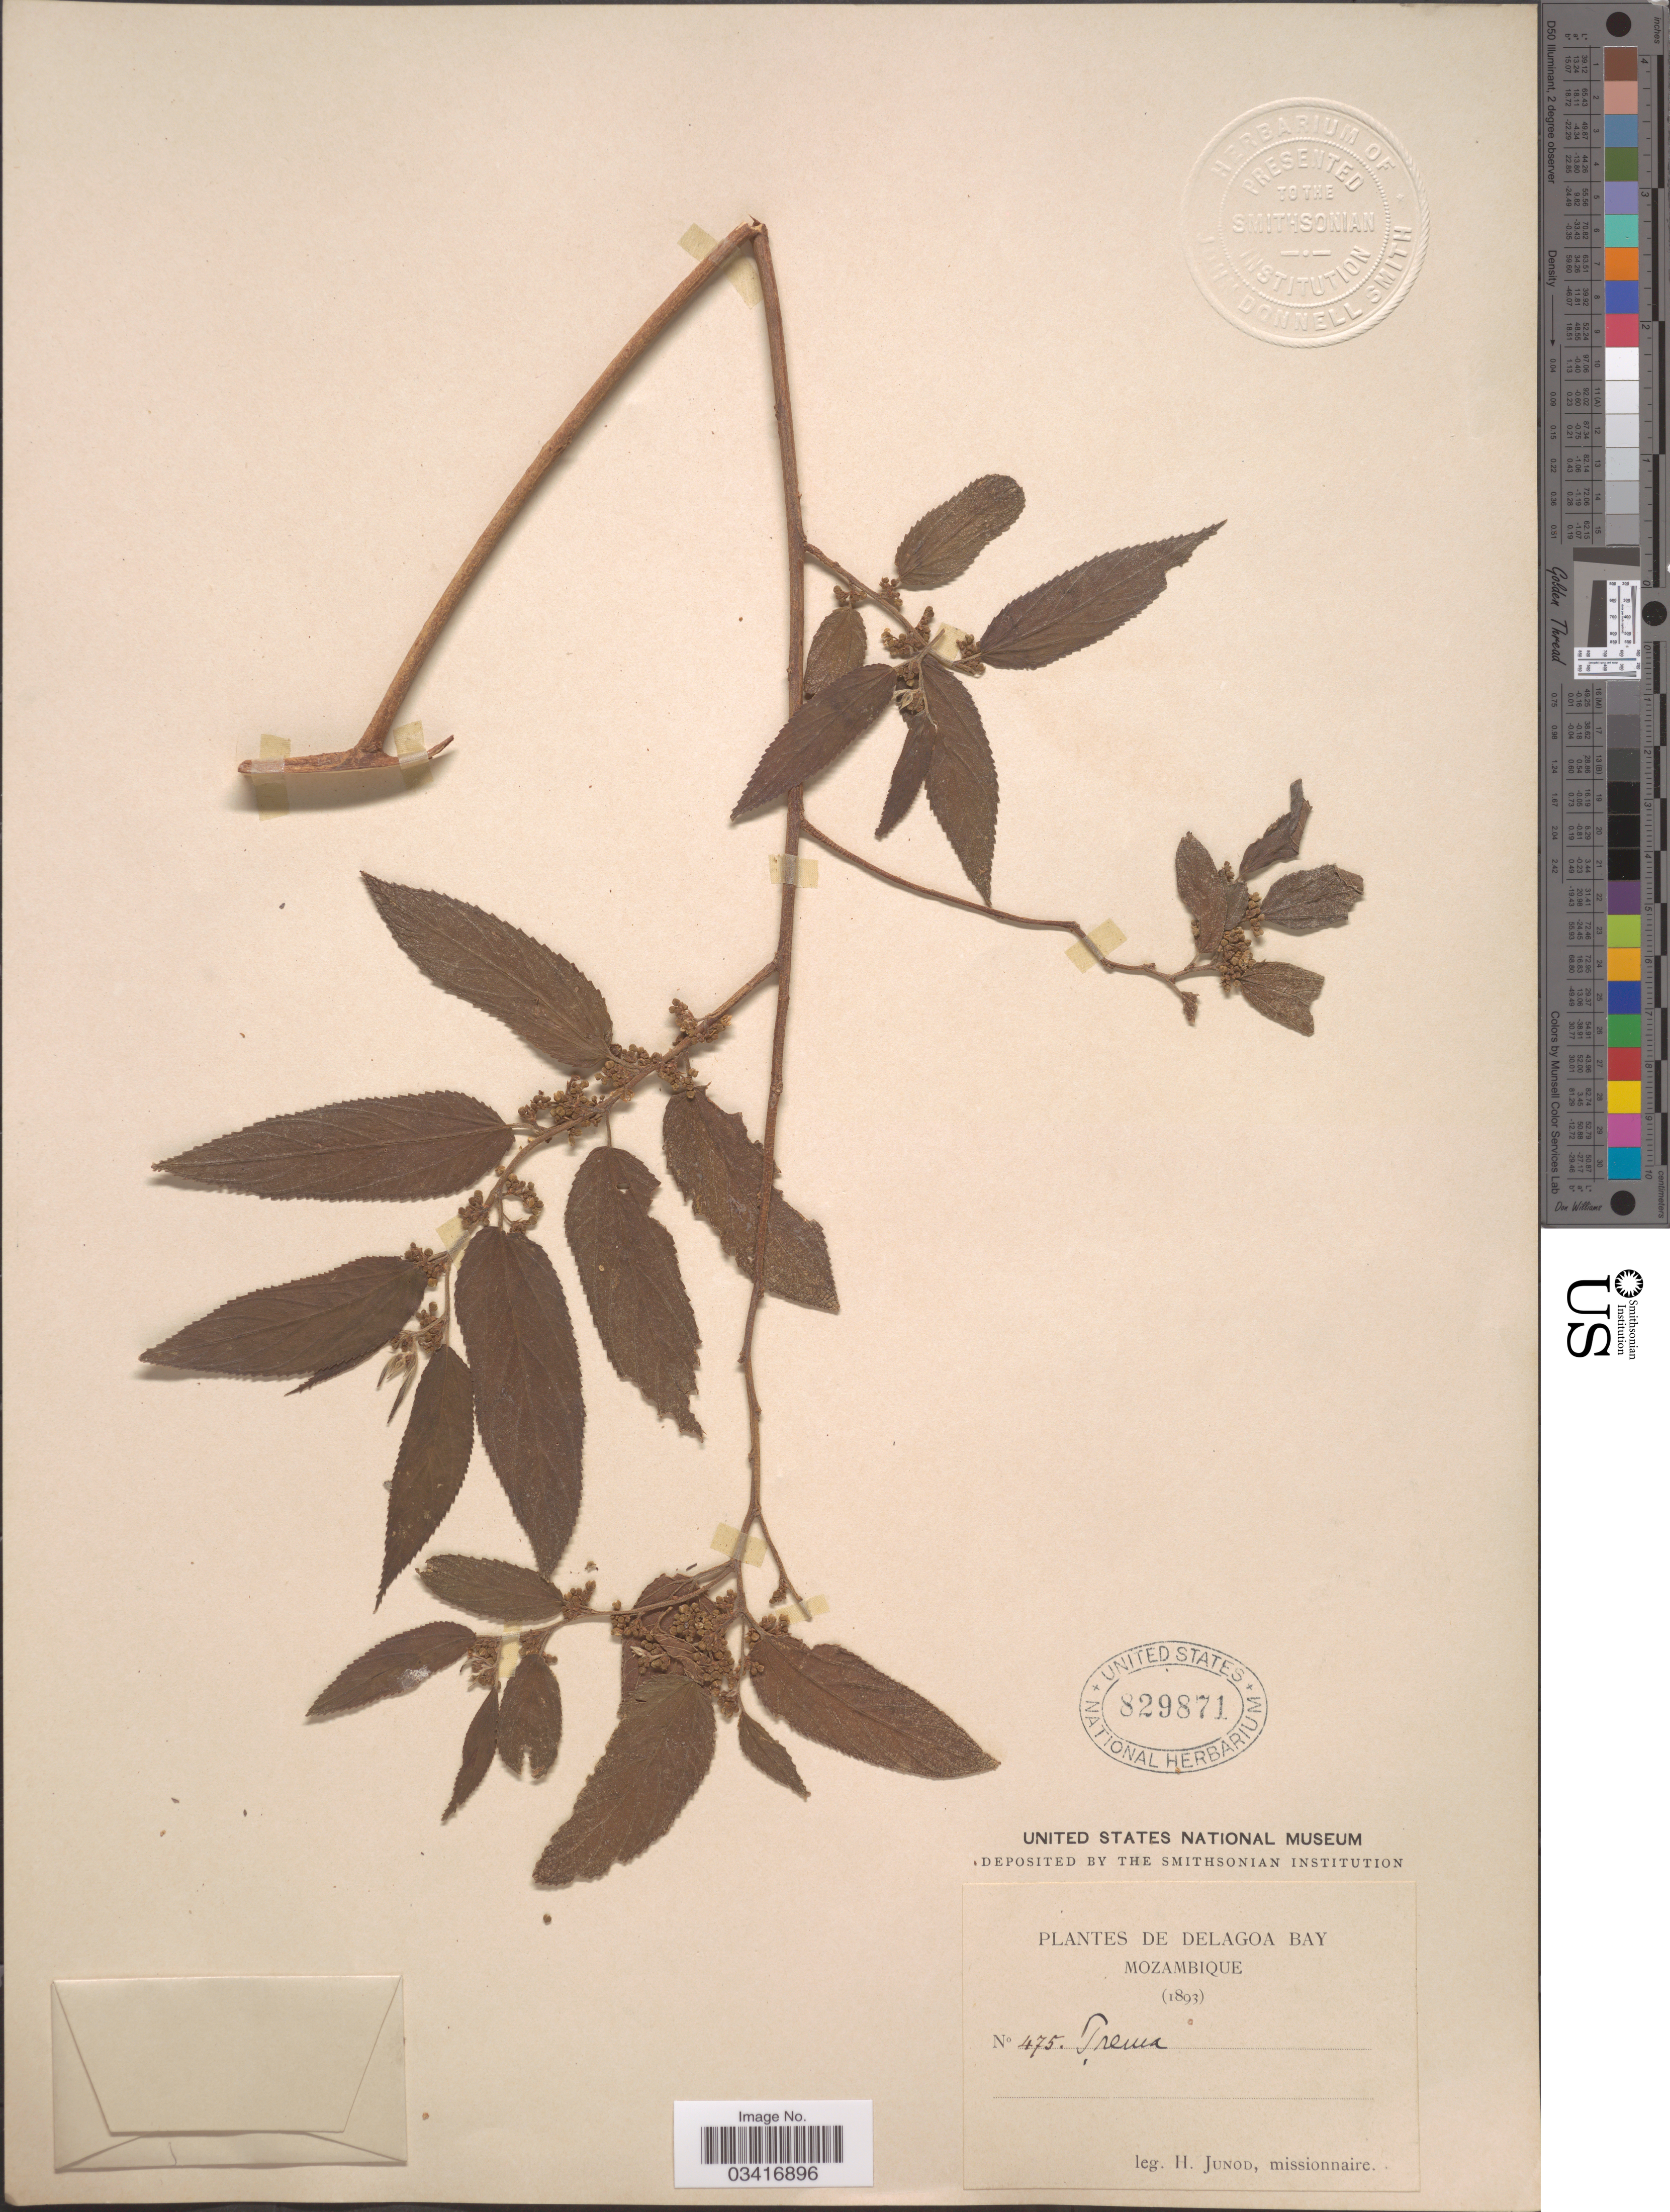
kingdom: Plantae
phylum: Tracheophyta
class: Magnoliopsida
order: Rosales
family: Cannabaceae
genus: Trema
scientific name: Trema sp.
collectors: H. Junod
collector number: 475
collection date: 1893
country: Mozambique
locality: Delagoa Bay.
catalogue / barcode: US 829871